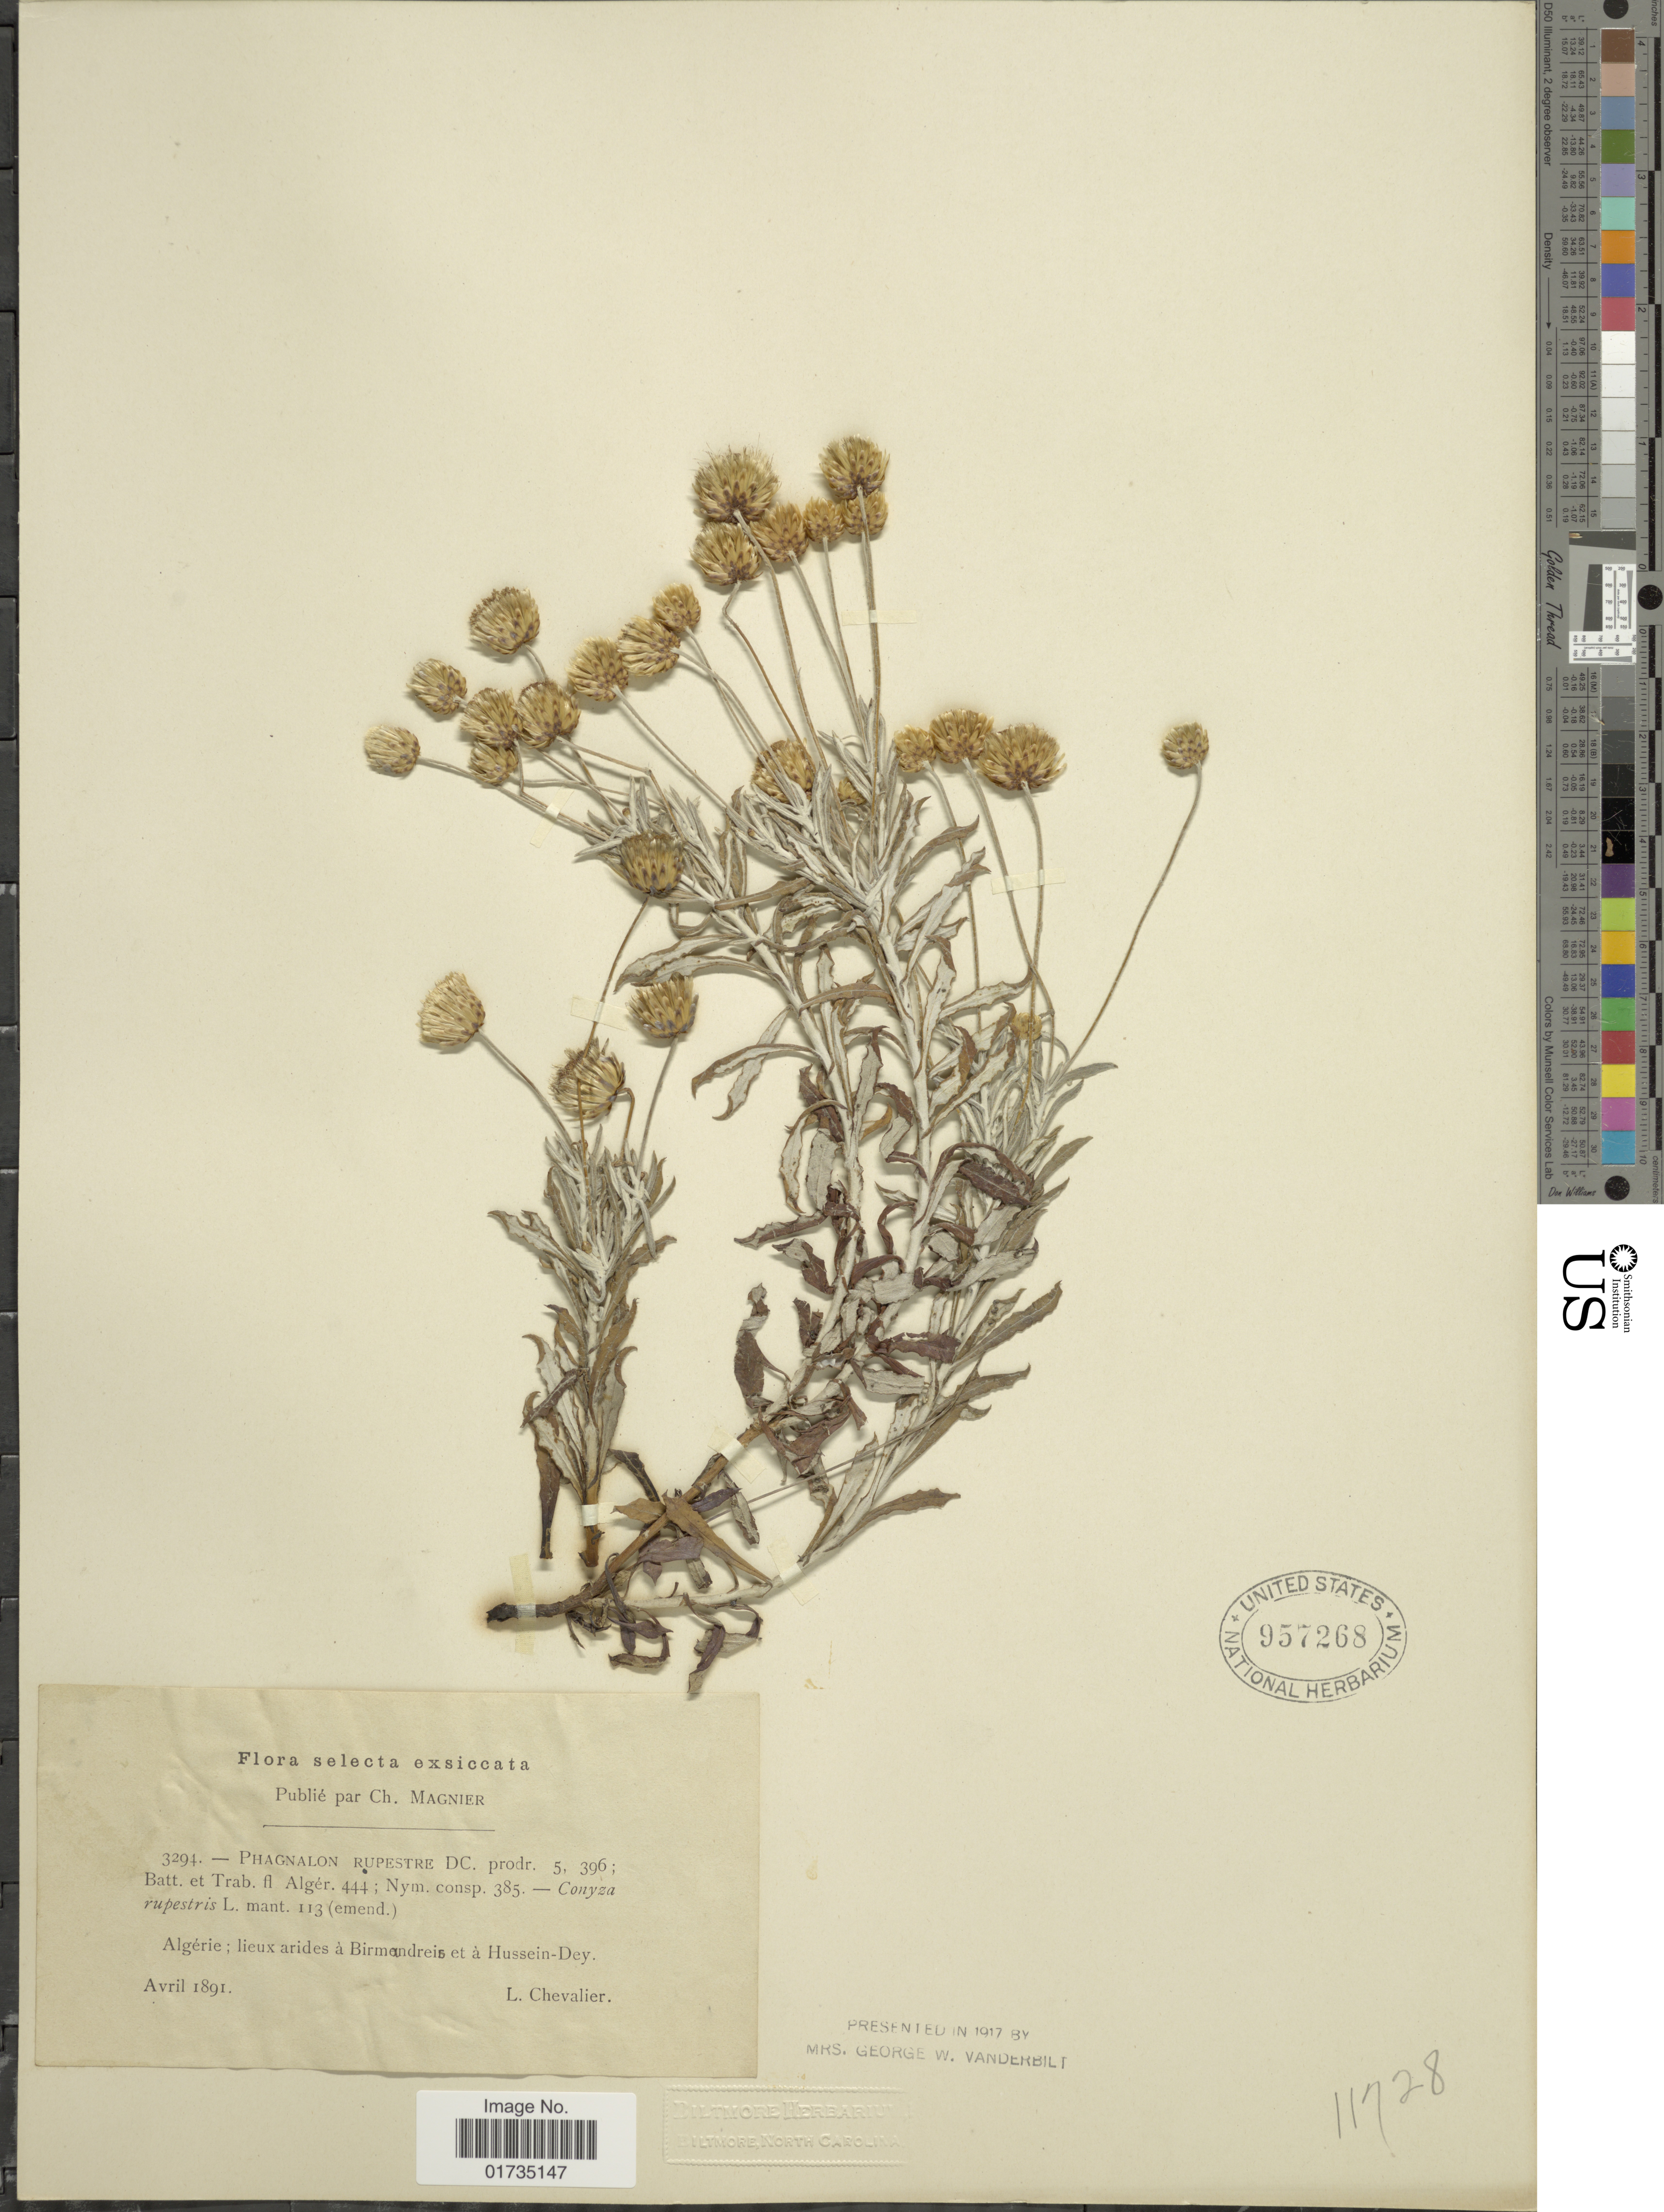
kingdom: Plantae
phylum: Tracheophyta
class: Magnoliopsida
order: Asterales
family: Asteraceae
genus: Phagnalon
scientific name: Phagnalon rupestre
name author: (L.) DC.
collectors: L. Chevalier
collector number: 3294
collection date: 1891-04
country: Algeria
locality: Algerie; lieux arides a Birmendreis et a Hussein-Dey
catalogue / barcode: US 957268